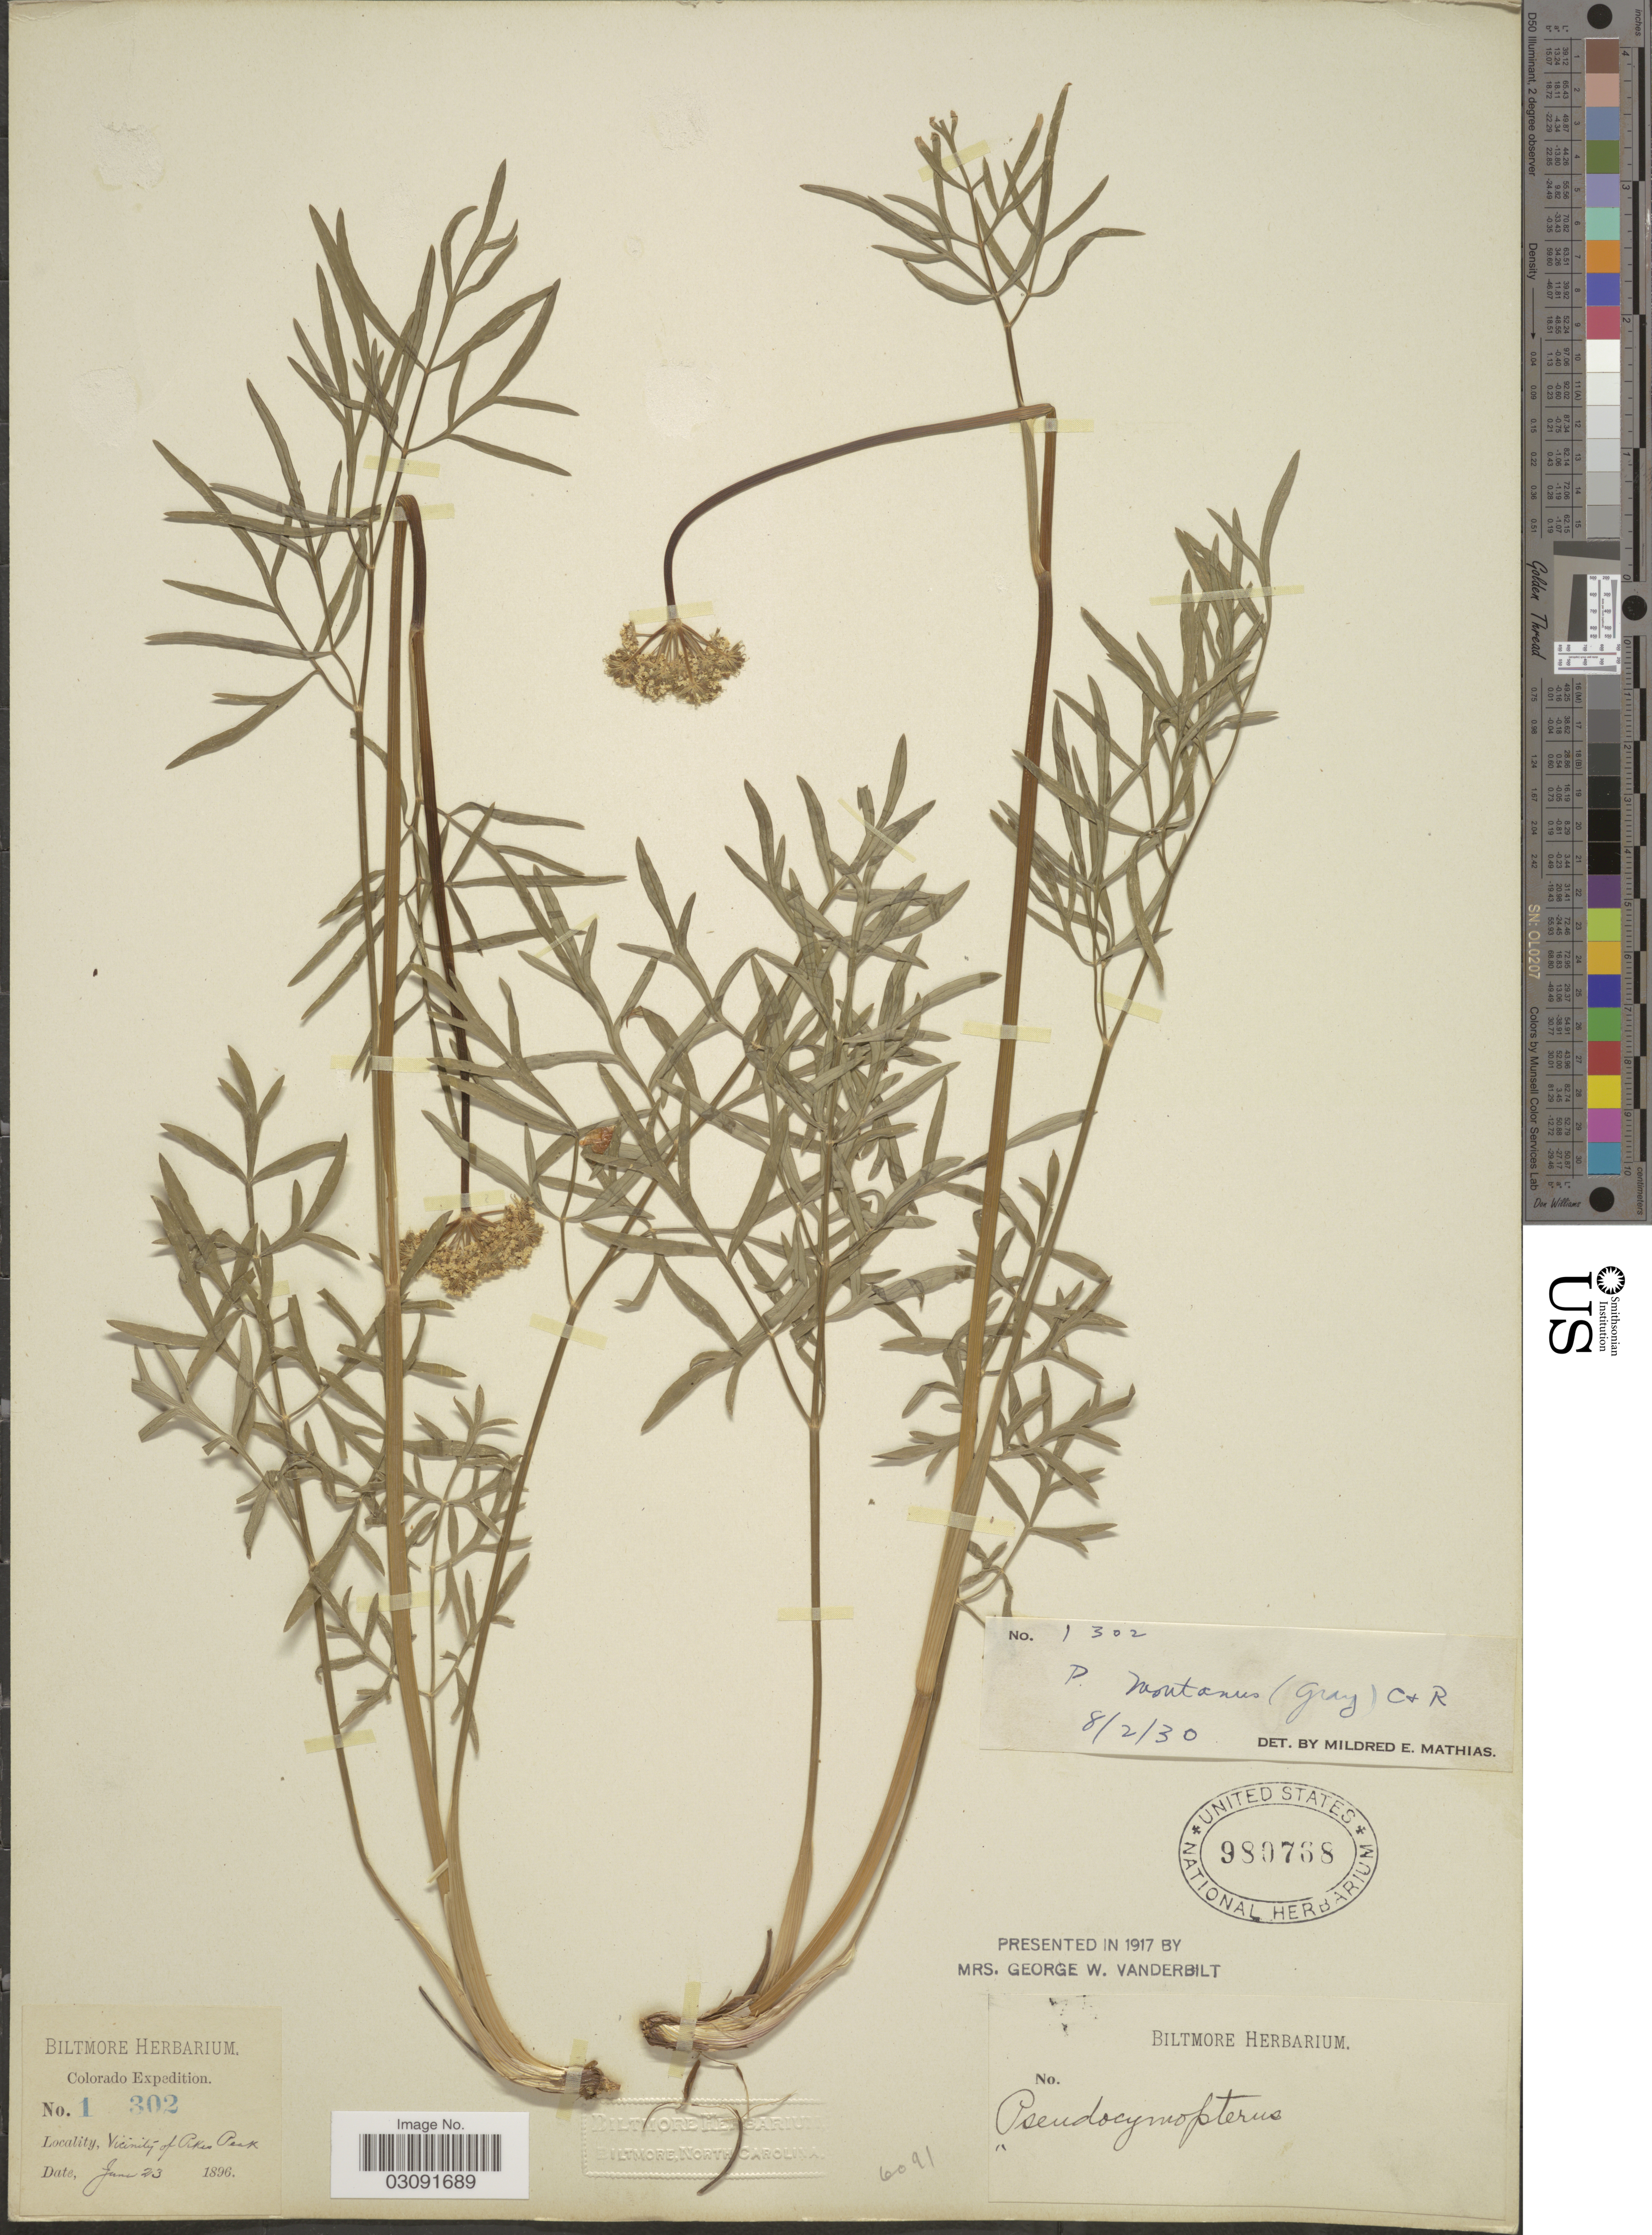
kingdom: Plantae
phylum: Tracheophyta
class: Magnoliopsida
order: Apiales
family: Apiaceae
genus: Pseudocymopterus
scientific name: Pseudocymopterus montanus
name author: (A. Gray) J.M. Coult. & Rose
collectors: ex herb. Biltmore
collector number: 1302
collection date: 1896-06-23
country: United States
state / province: Colorado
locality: Vicinity of Pikes Peak.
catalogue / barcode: US 980768